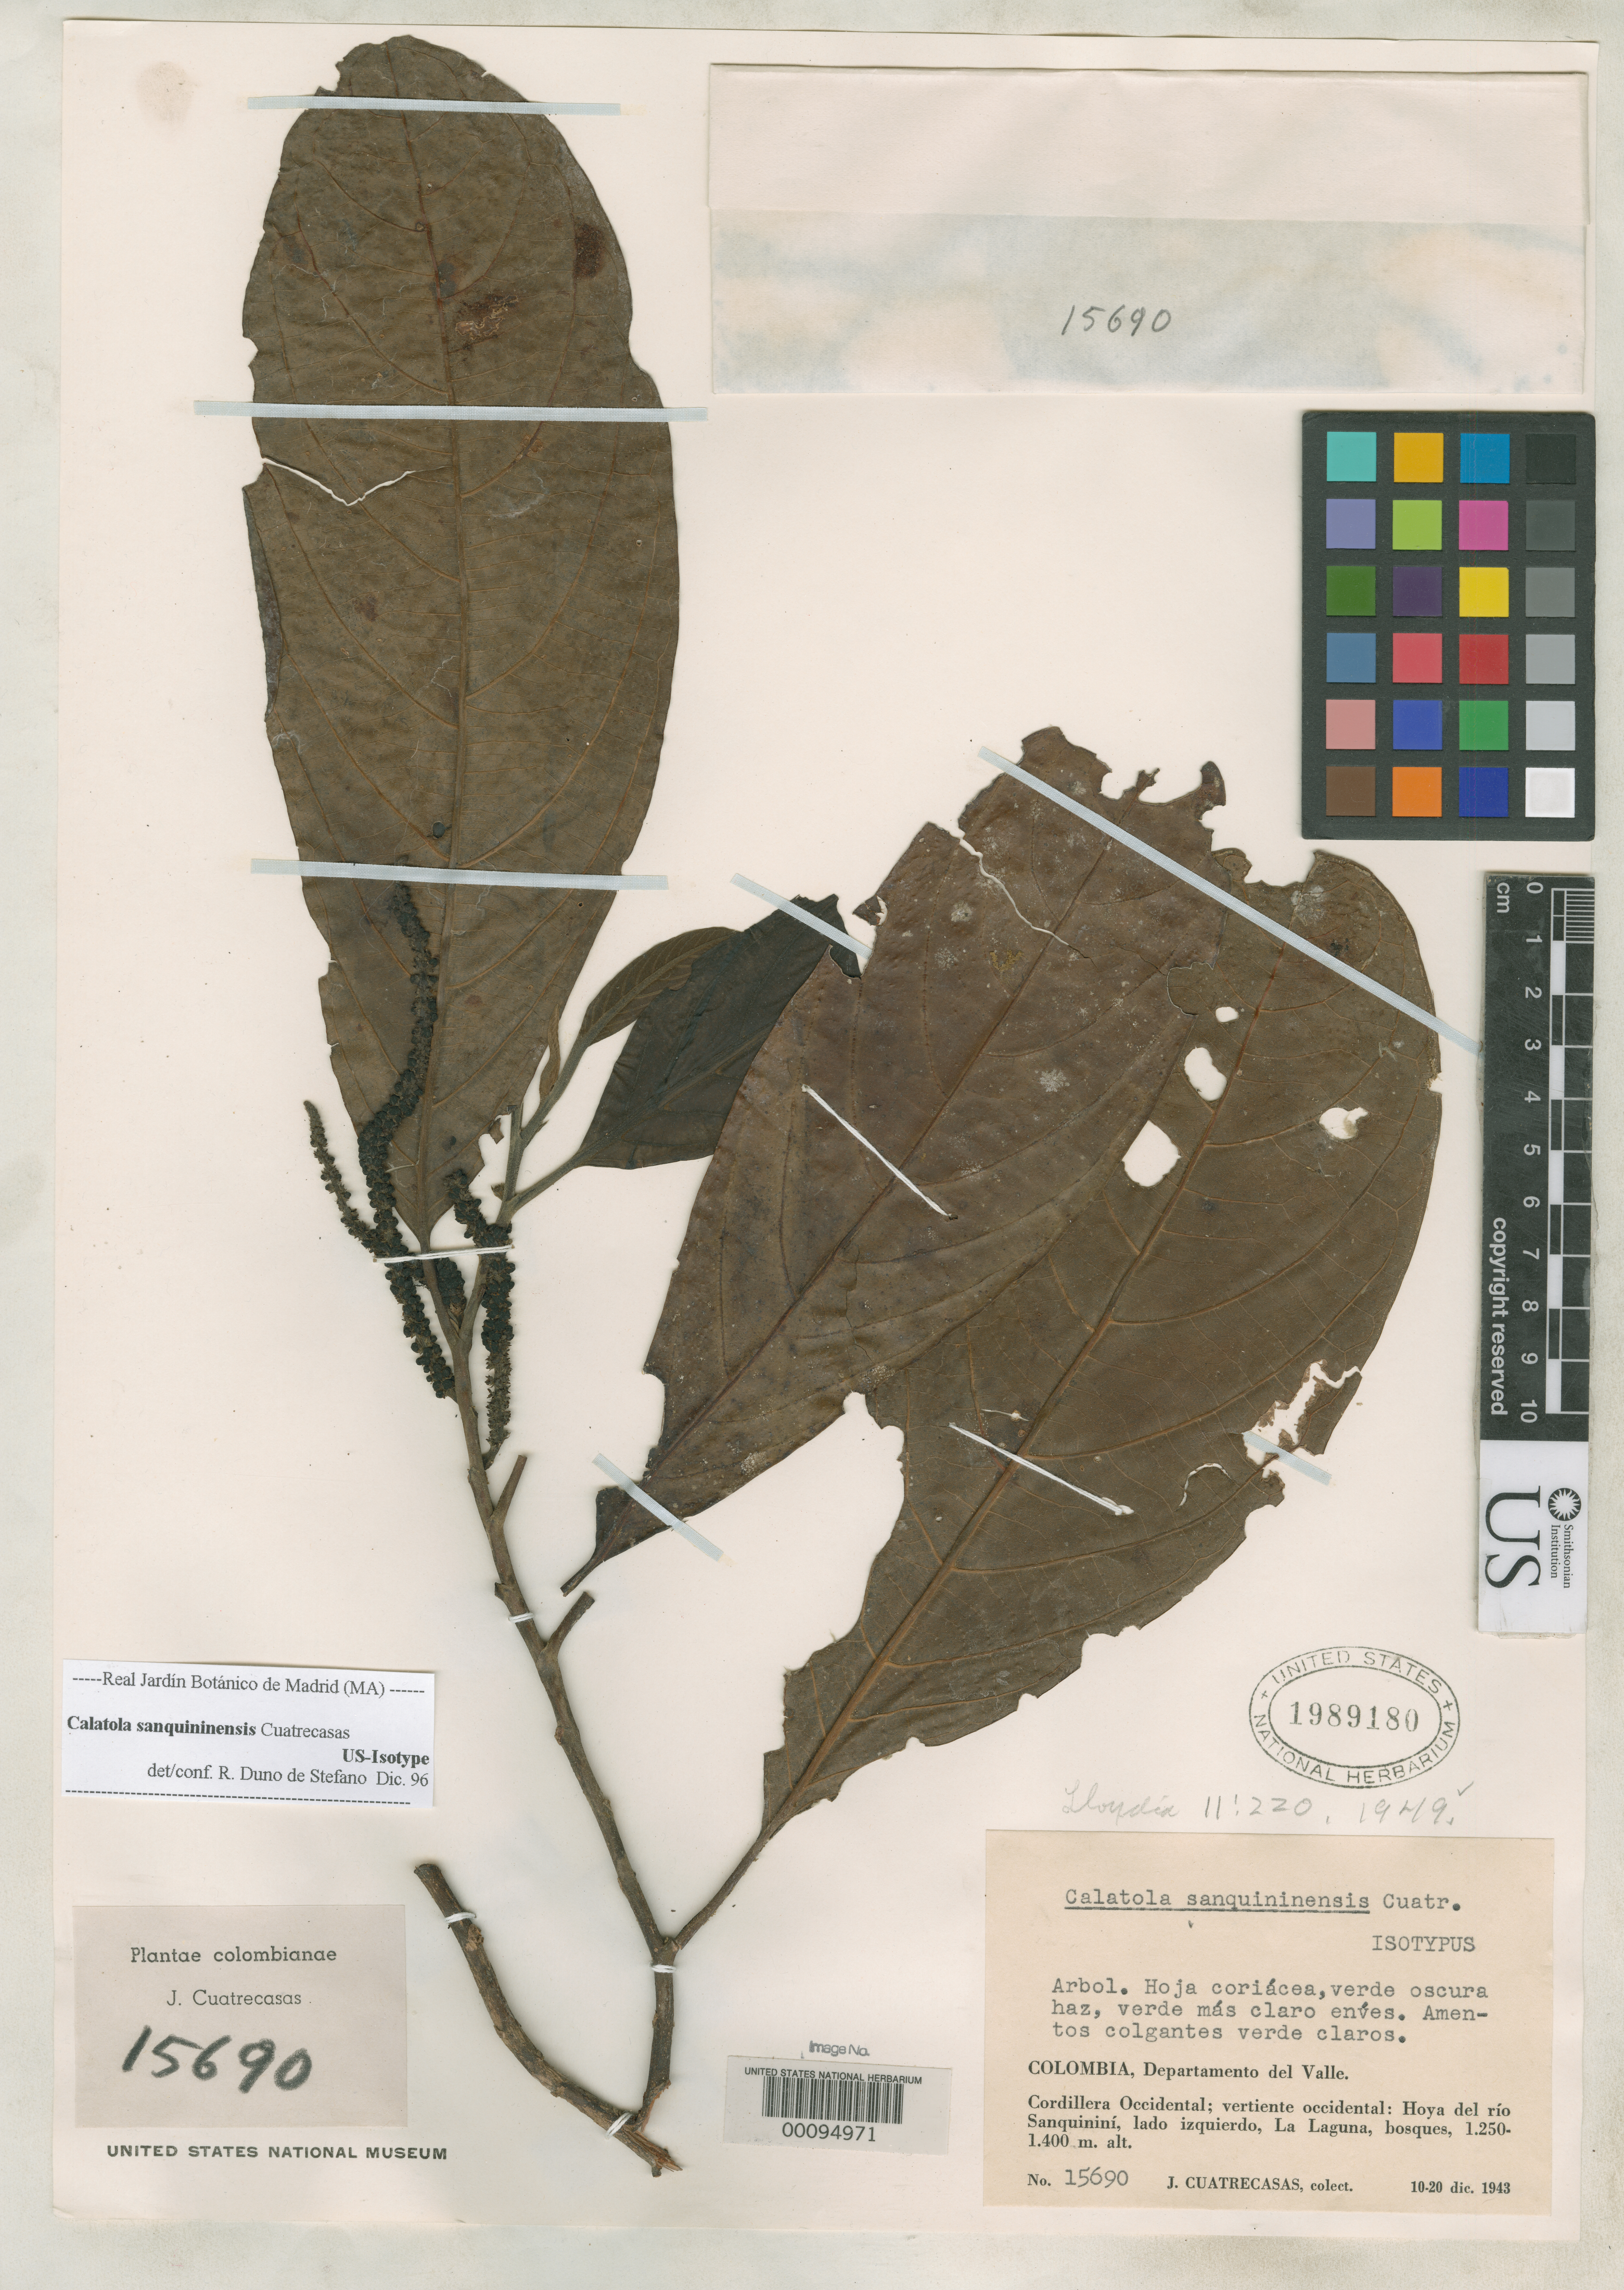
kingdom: Plantae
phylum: Tracheophyta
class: Magnoliopsida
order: Metteniusales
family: Metteniusaceae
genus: Calatola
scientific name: Calatola sanquininensis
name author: Cuatrec.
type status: Isotype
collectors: J. Cuatrecasas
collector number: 15690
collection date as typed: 20 Dec 1943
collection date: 1943-12-20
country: Colombia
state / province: Valle del Cauca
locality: Cordillera Occidental, Vertiente Occidental, Hoya del Rio Sanquinini, Lado Izquierdo, La Laguna.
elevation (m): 1250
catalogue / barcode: US 1989180